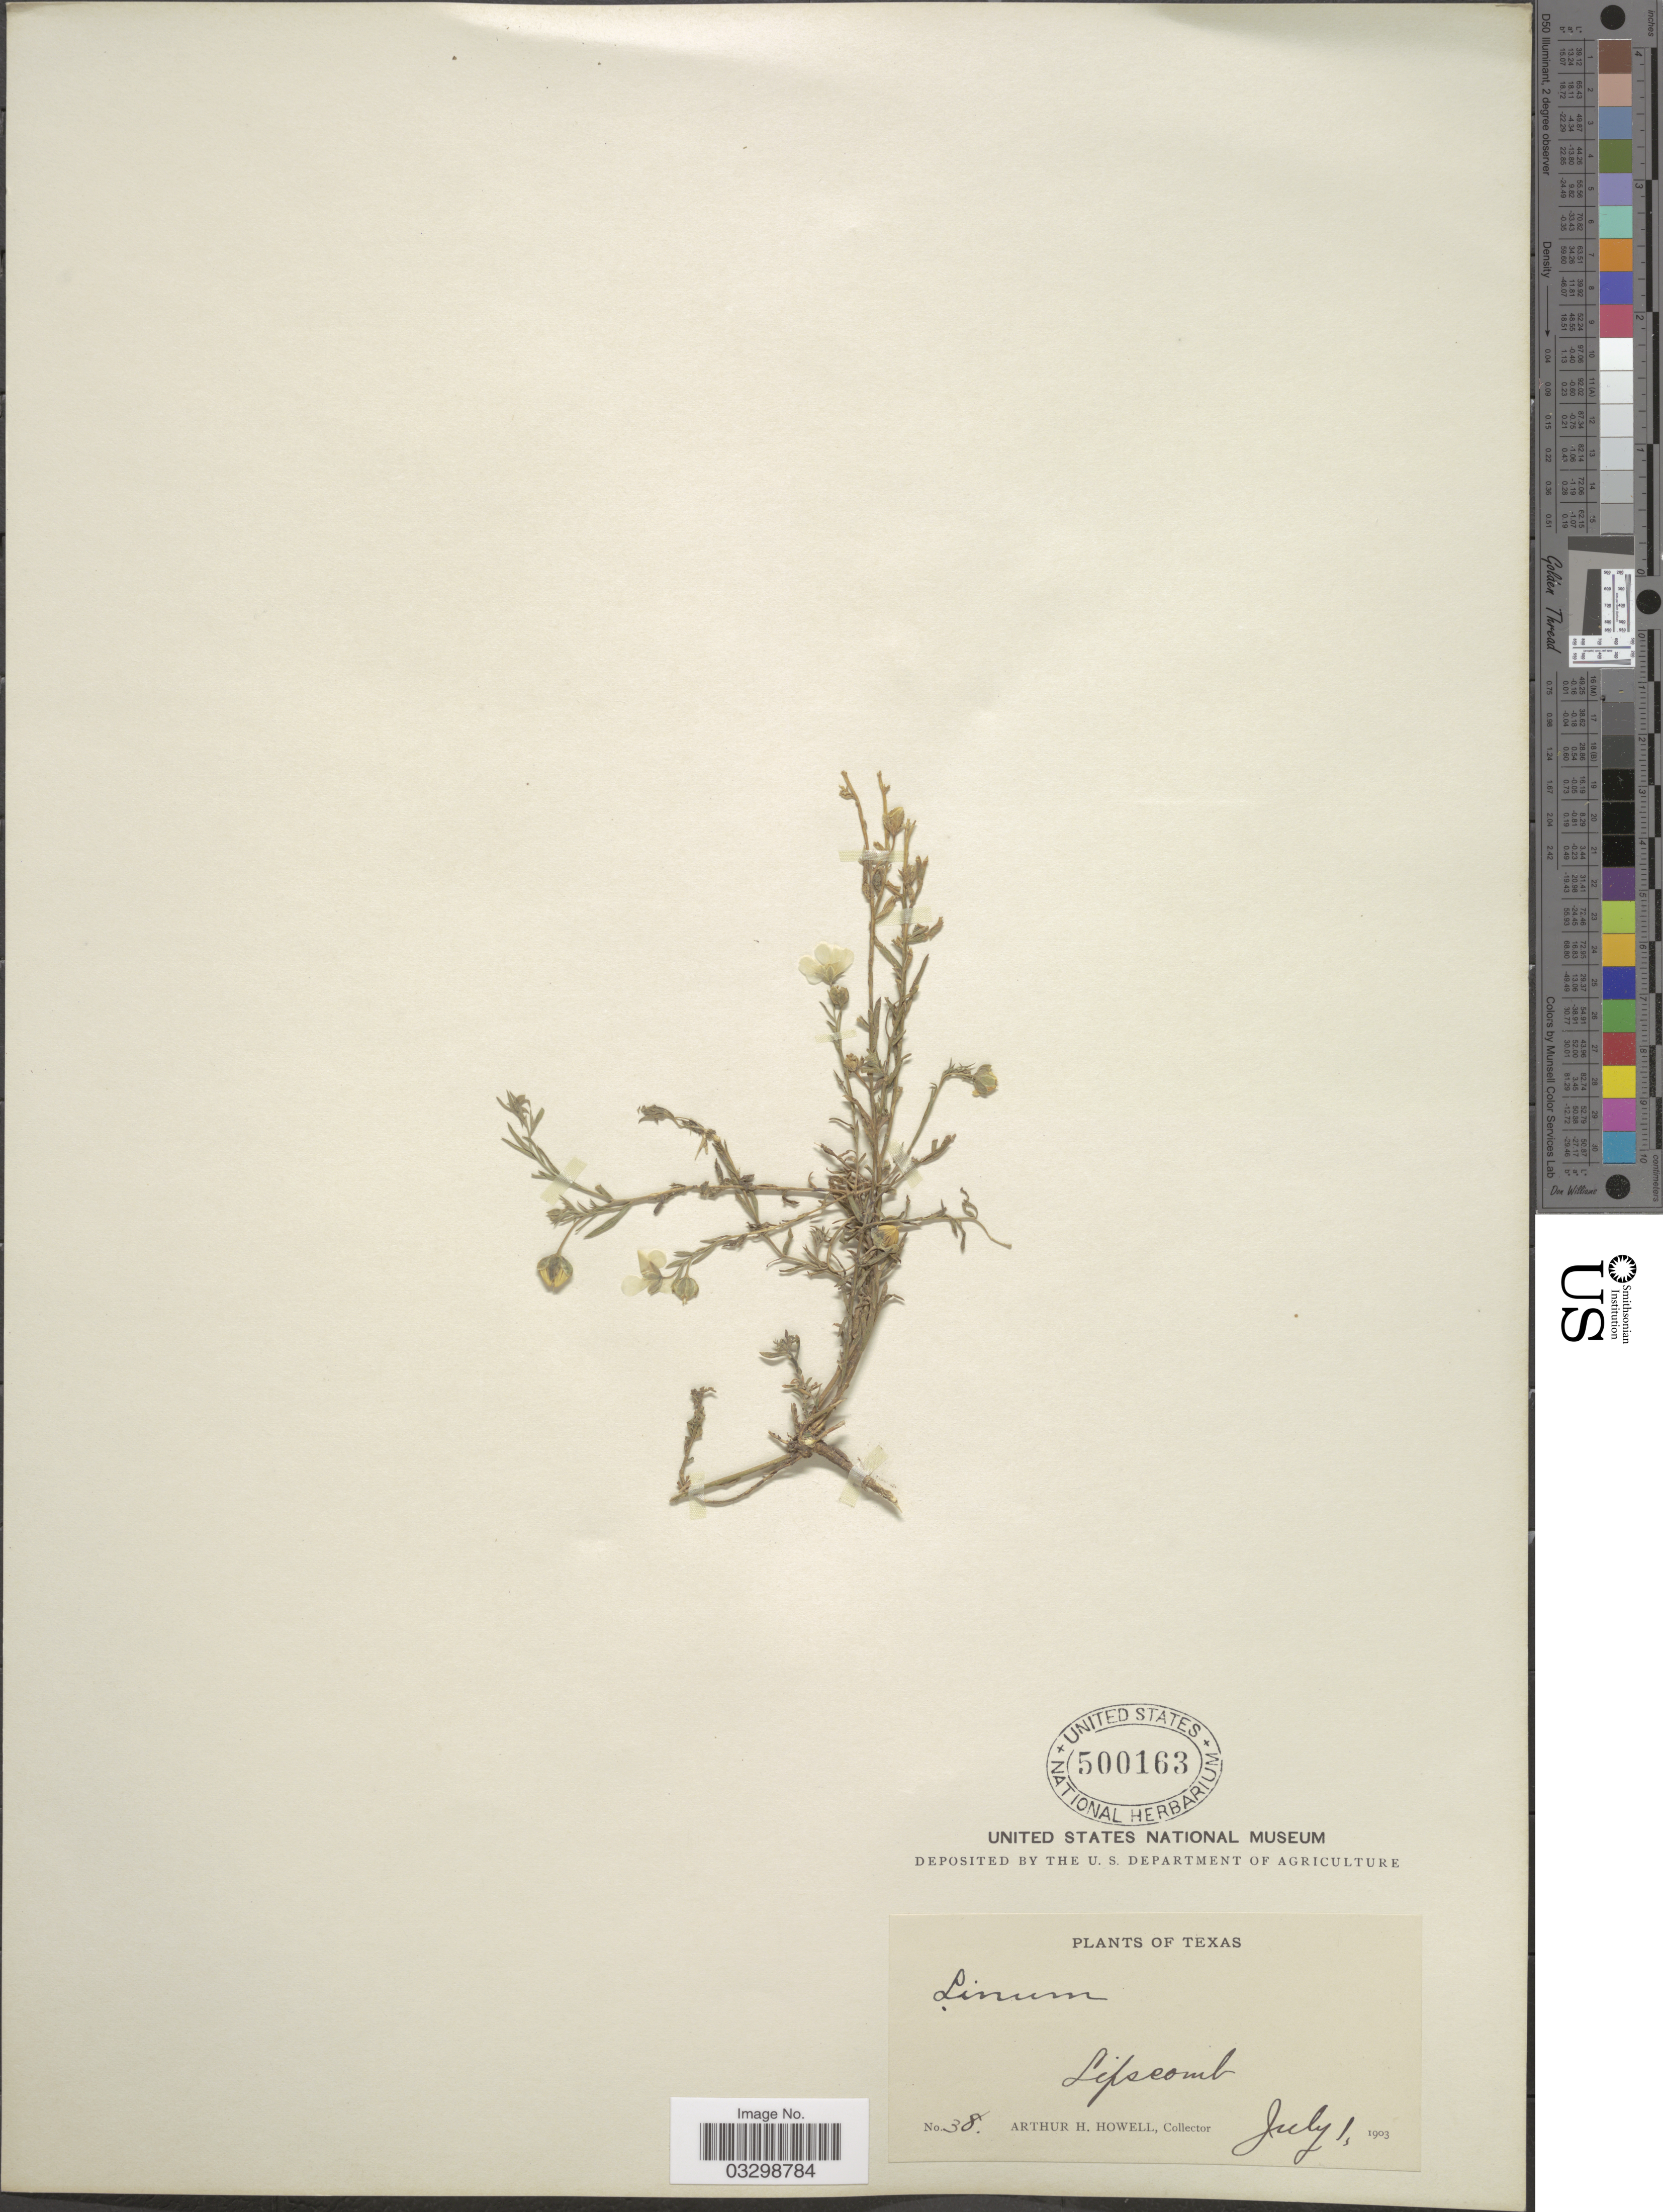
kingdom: Plantae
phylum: Tracheophyta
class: Magnoliopsida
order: Malpighiales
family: Linaceae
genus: Linum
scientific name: Linum lewisii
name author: Pursh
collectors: A. H. Howell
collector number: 38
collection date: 1903-07-01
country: United States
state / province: Texas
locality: Lipscomb.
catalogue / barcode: US 500163